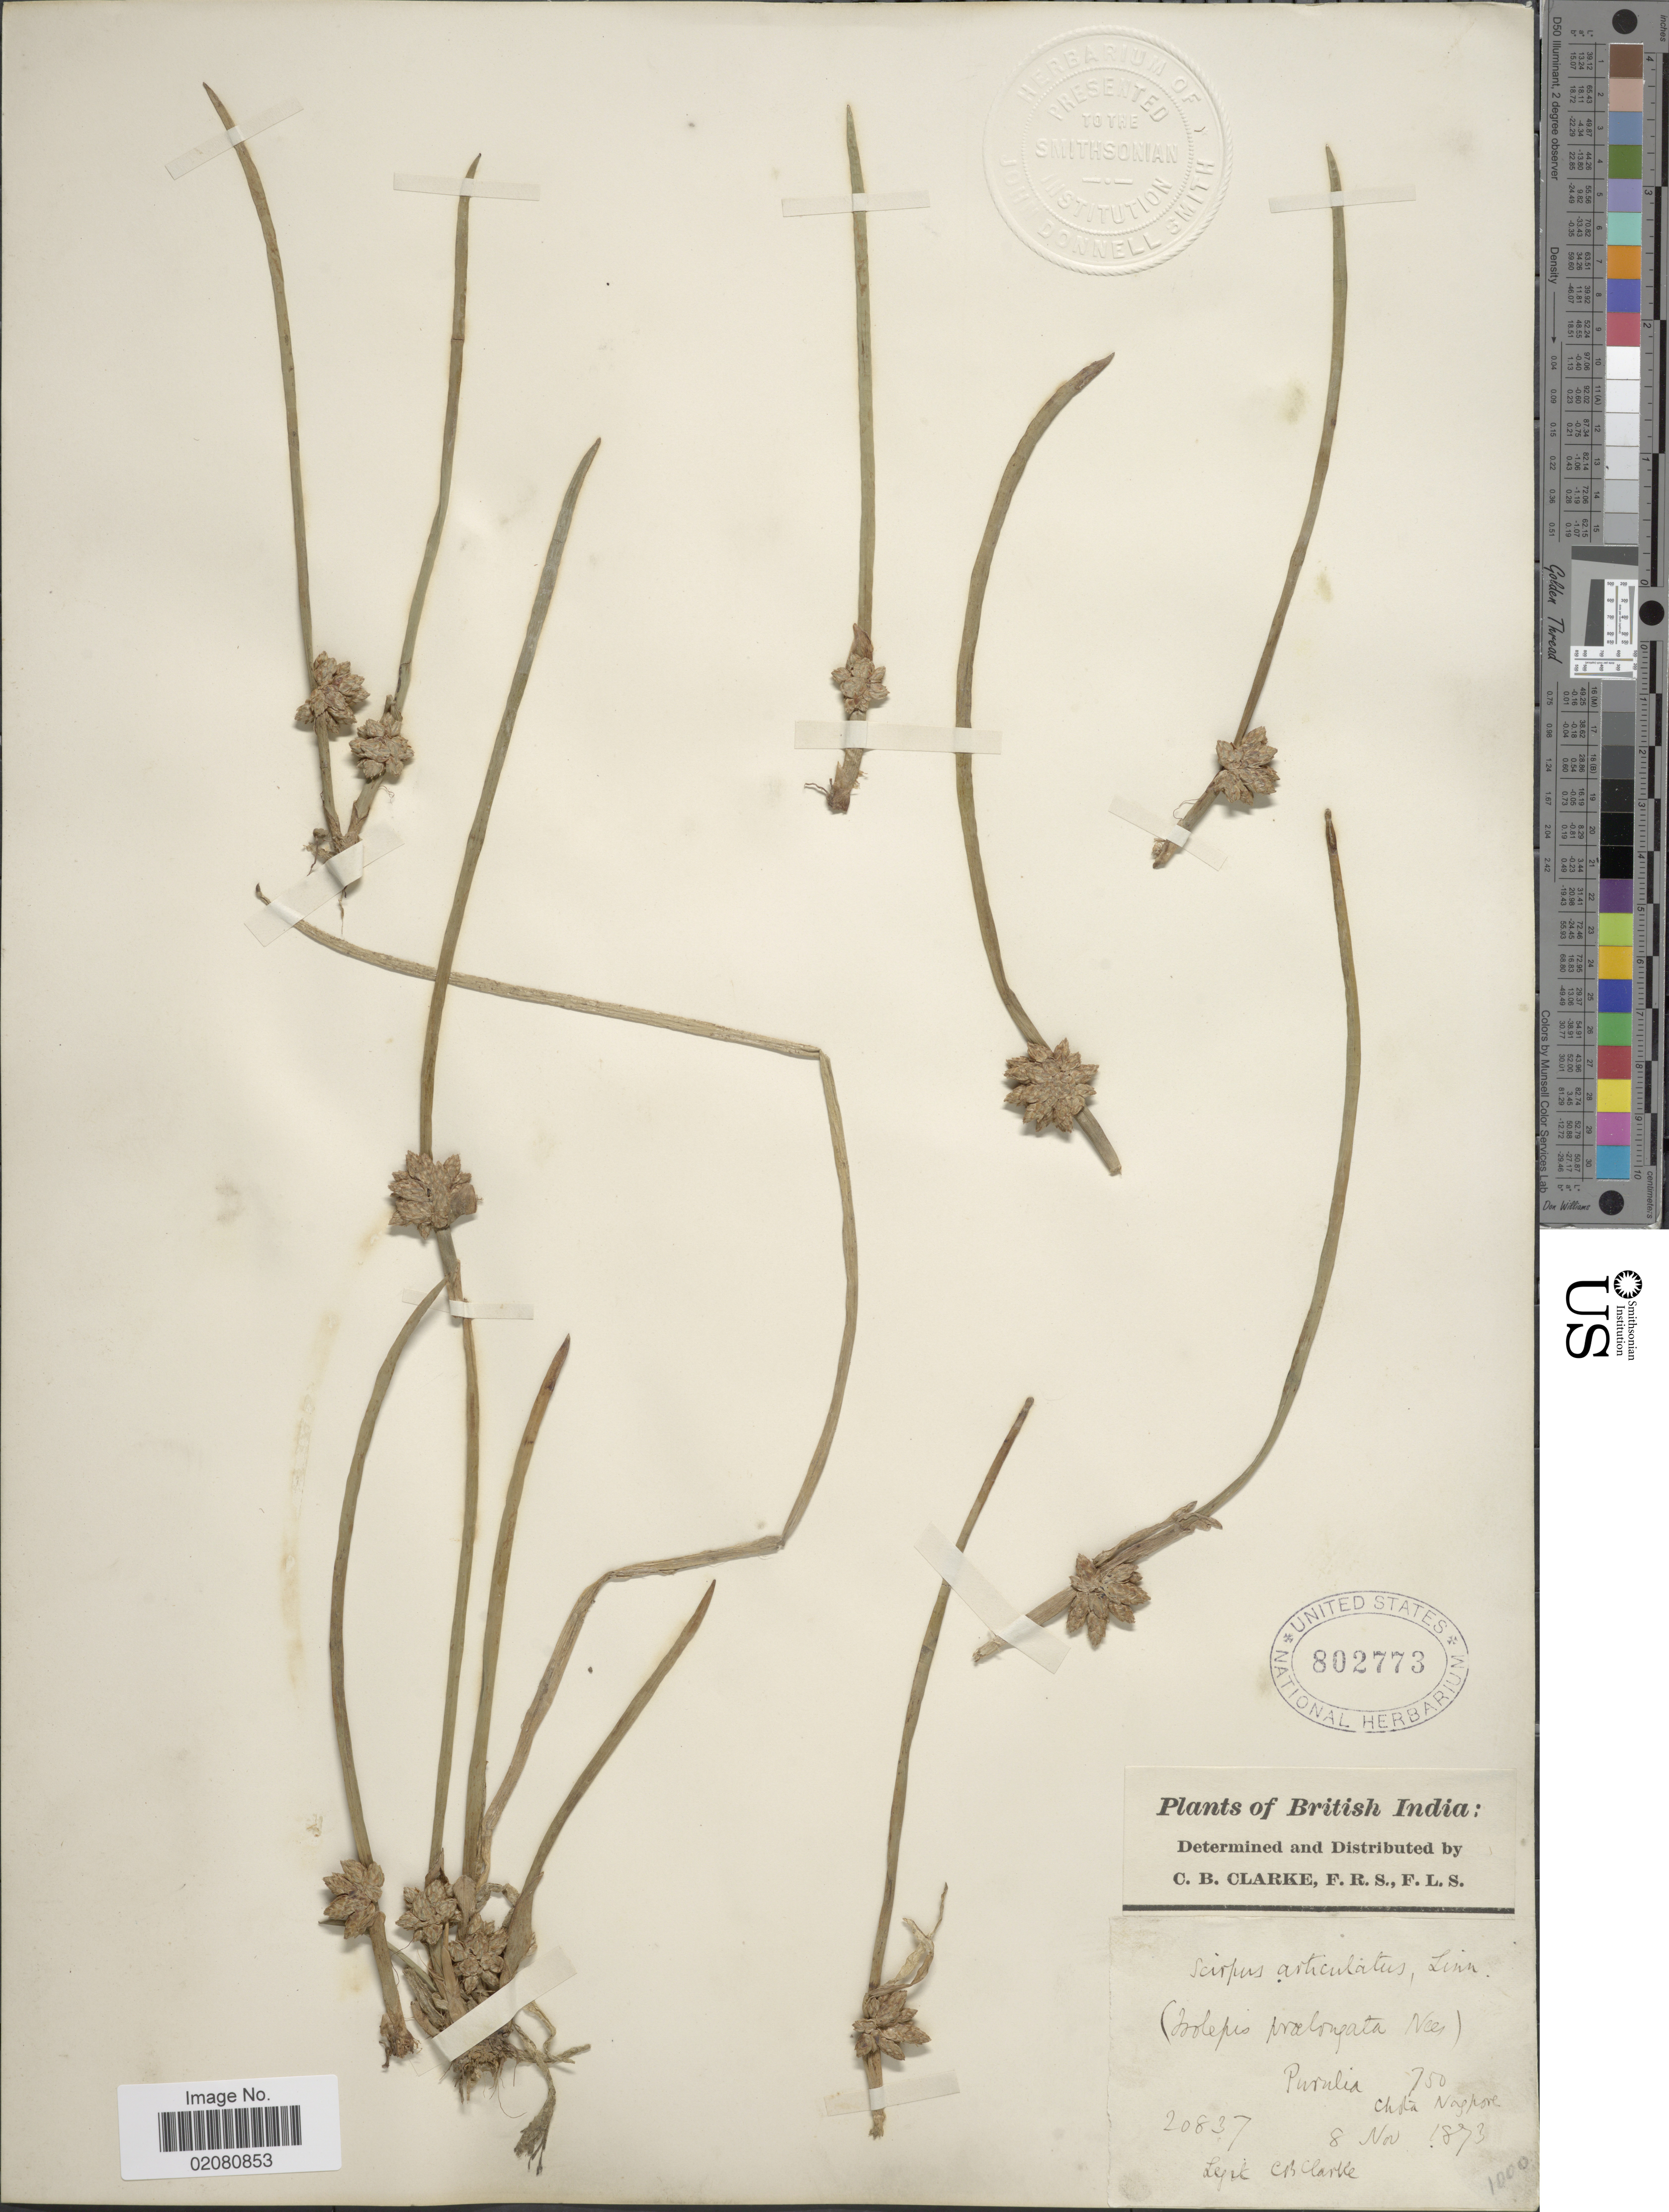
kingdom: Plantae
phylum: Tracheophyta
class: Liliopsida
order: Poales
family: Cyperaceae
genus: Schoenoplectus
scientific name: Schoenoplectus articulatus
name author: (L.) Palla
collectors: C. B. Clarke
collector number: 20837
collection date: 1873-11-08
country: India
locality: British India. Purulia, Chota Nagpore.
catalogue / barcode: US 802773